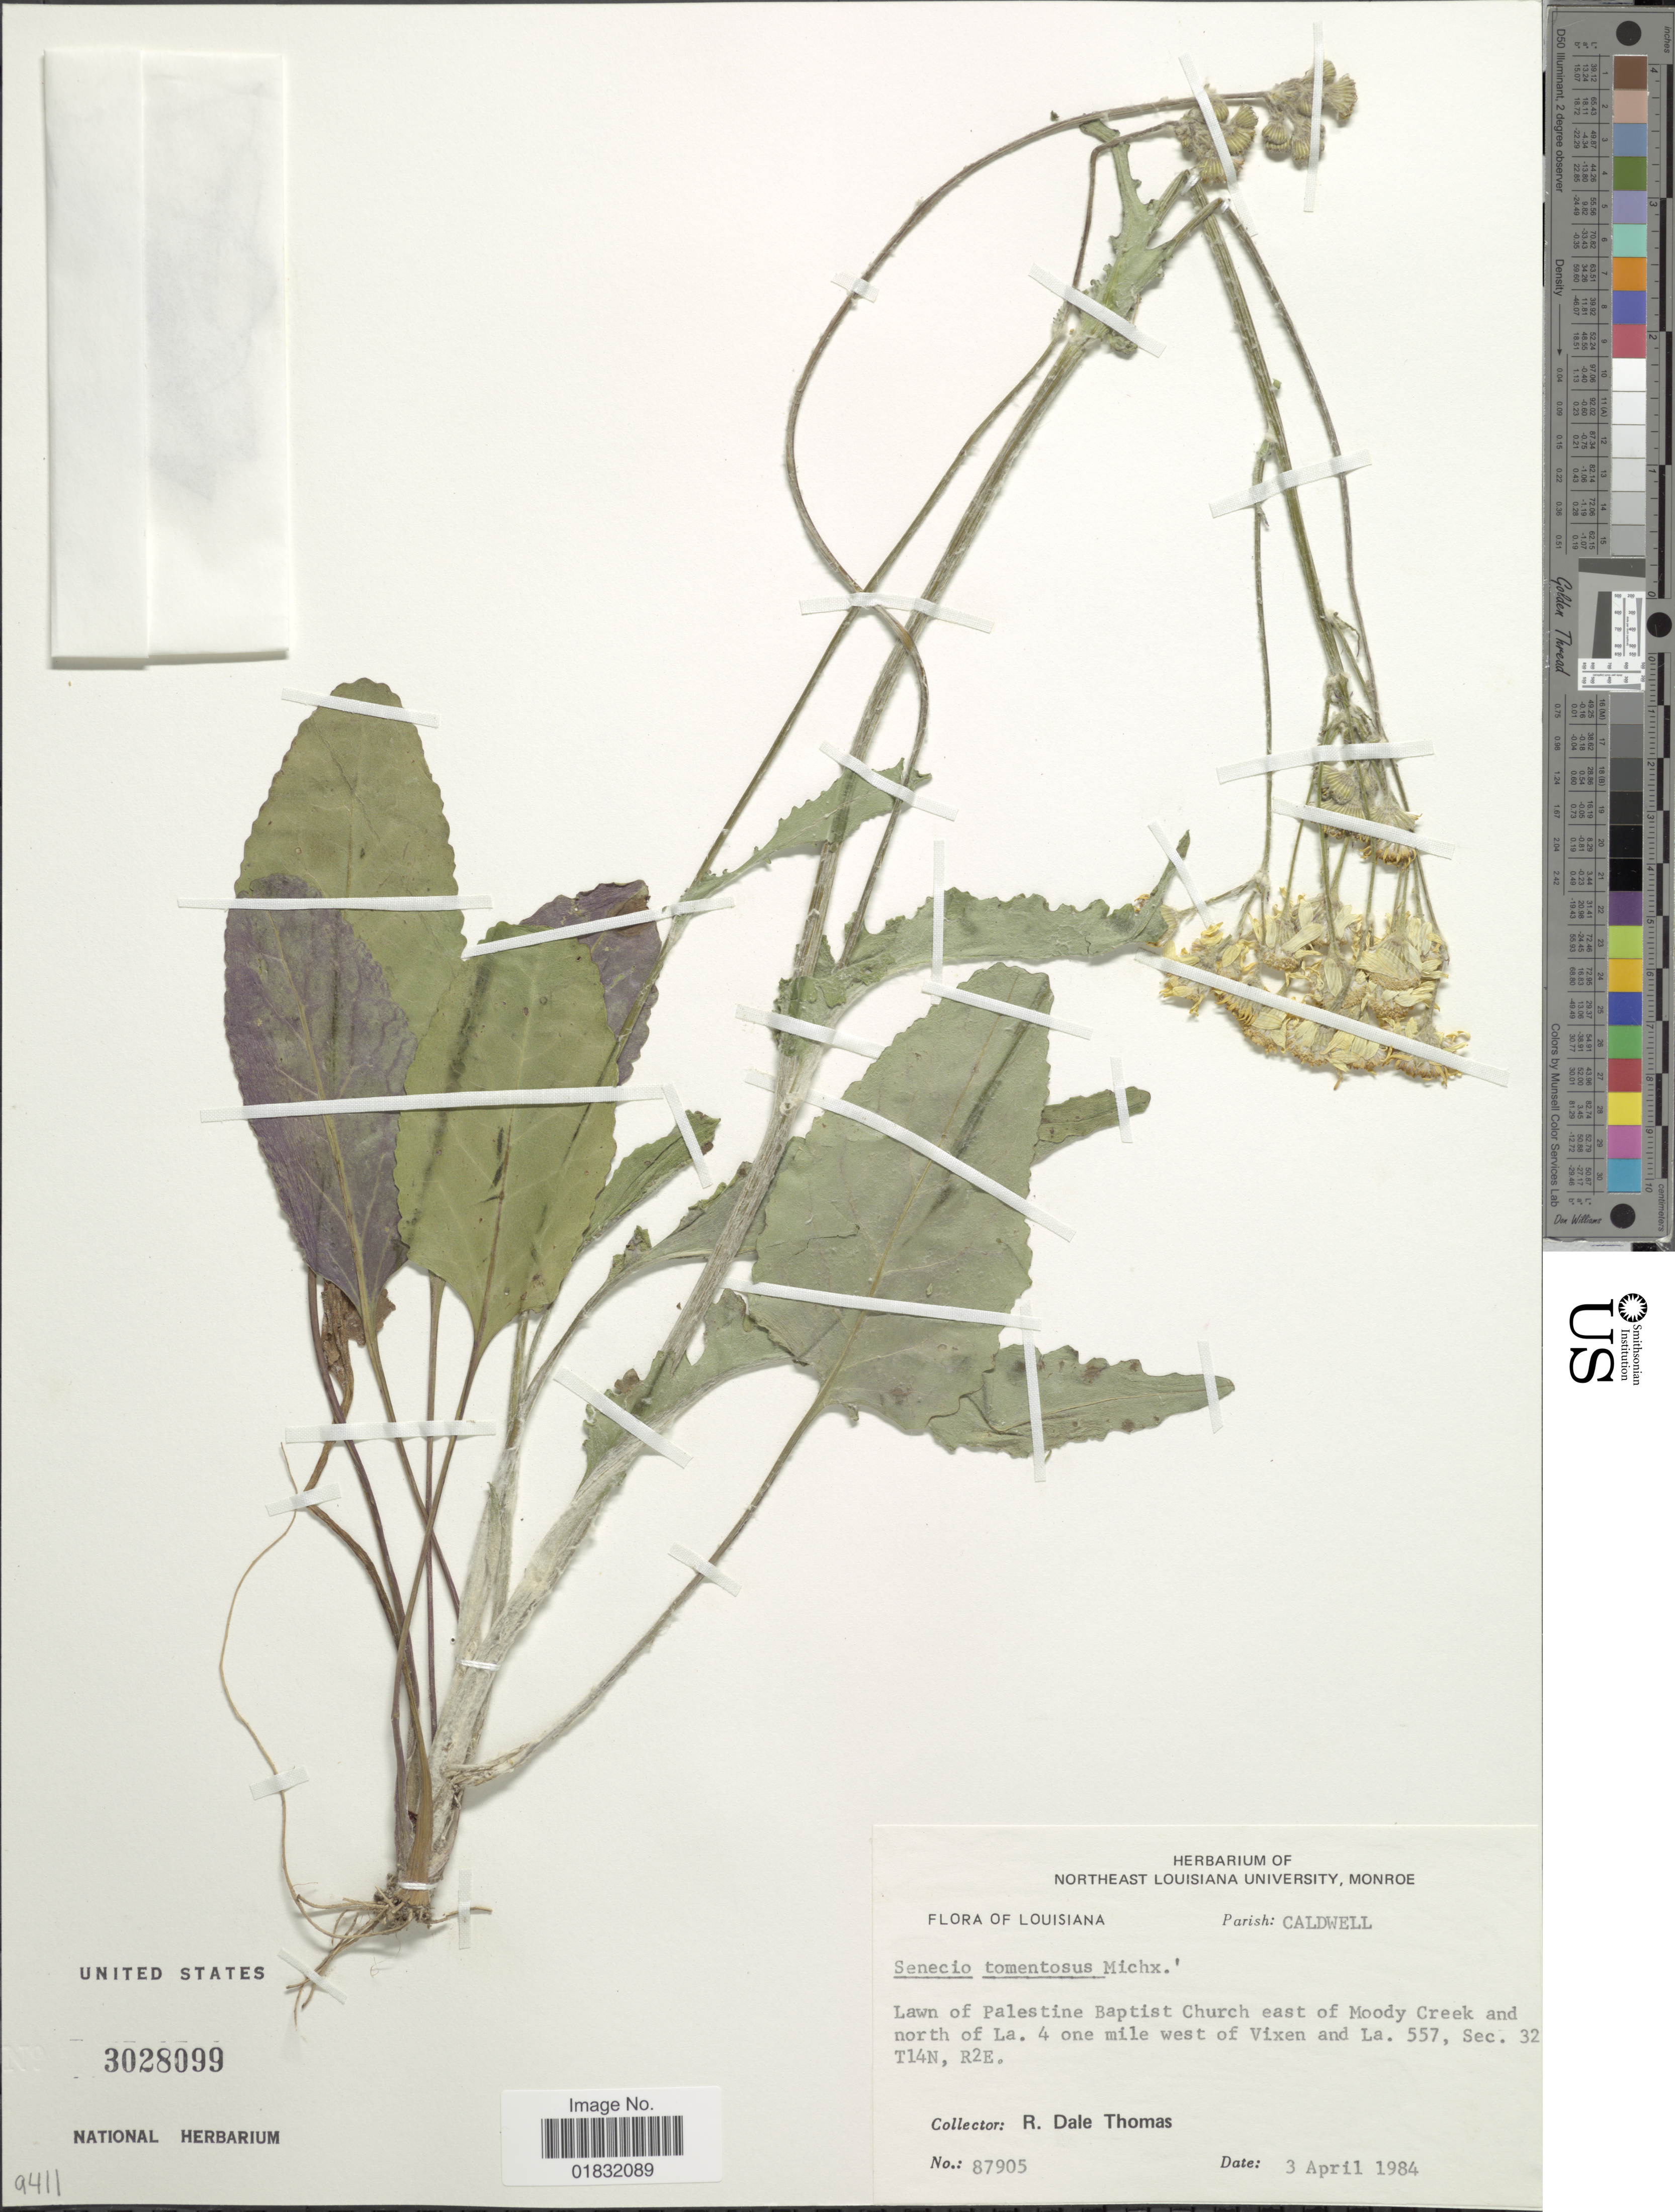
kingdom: Plantae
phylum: Tracheophyta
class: Magnoliopsida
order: Asterales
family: Asteraceae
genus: Packera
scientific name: Packera dubia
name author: (Spreng.) Trock & Mabb.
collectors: R. Thomas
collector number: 87905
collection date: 1984-04-03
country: United States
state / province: Louisiana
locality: Parish: Caldwell, Lawn of Palestine Baptist Church east of Moody Creek and north of La. 4 one mile west of Vixen and La. 557, Sec. 32 T14N, R2E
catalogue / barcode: US 3028099